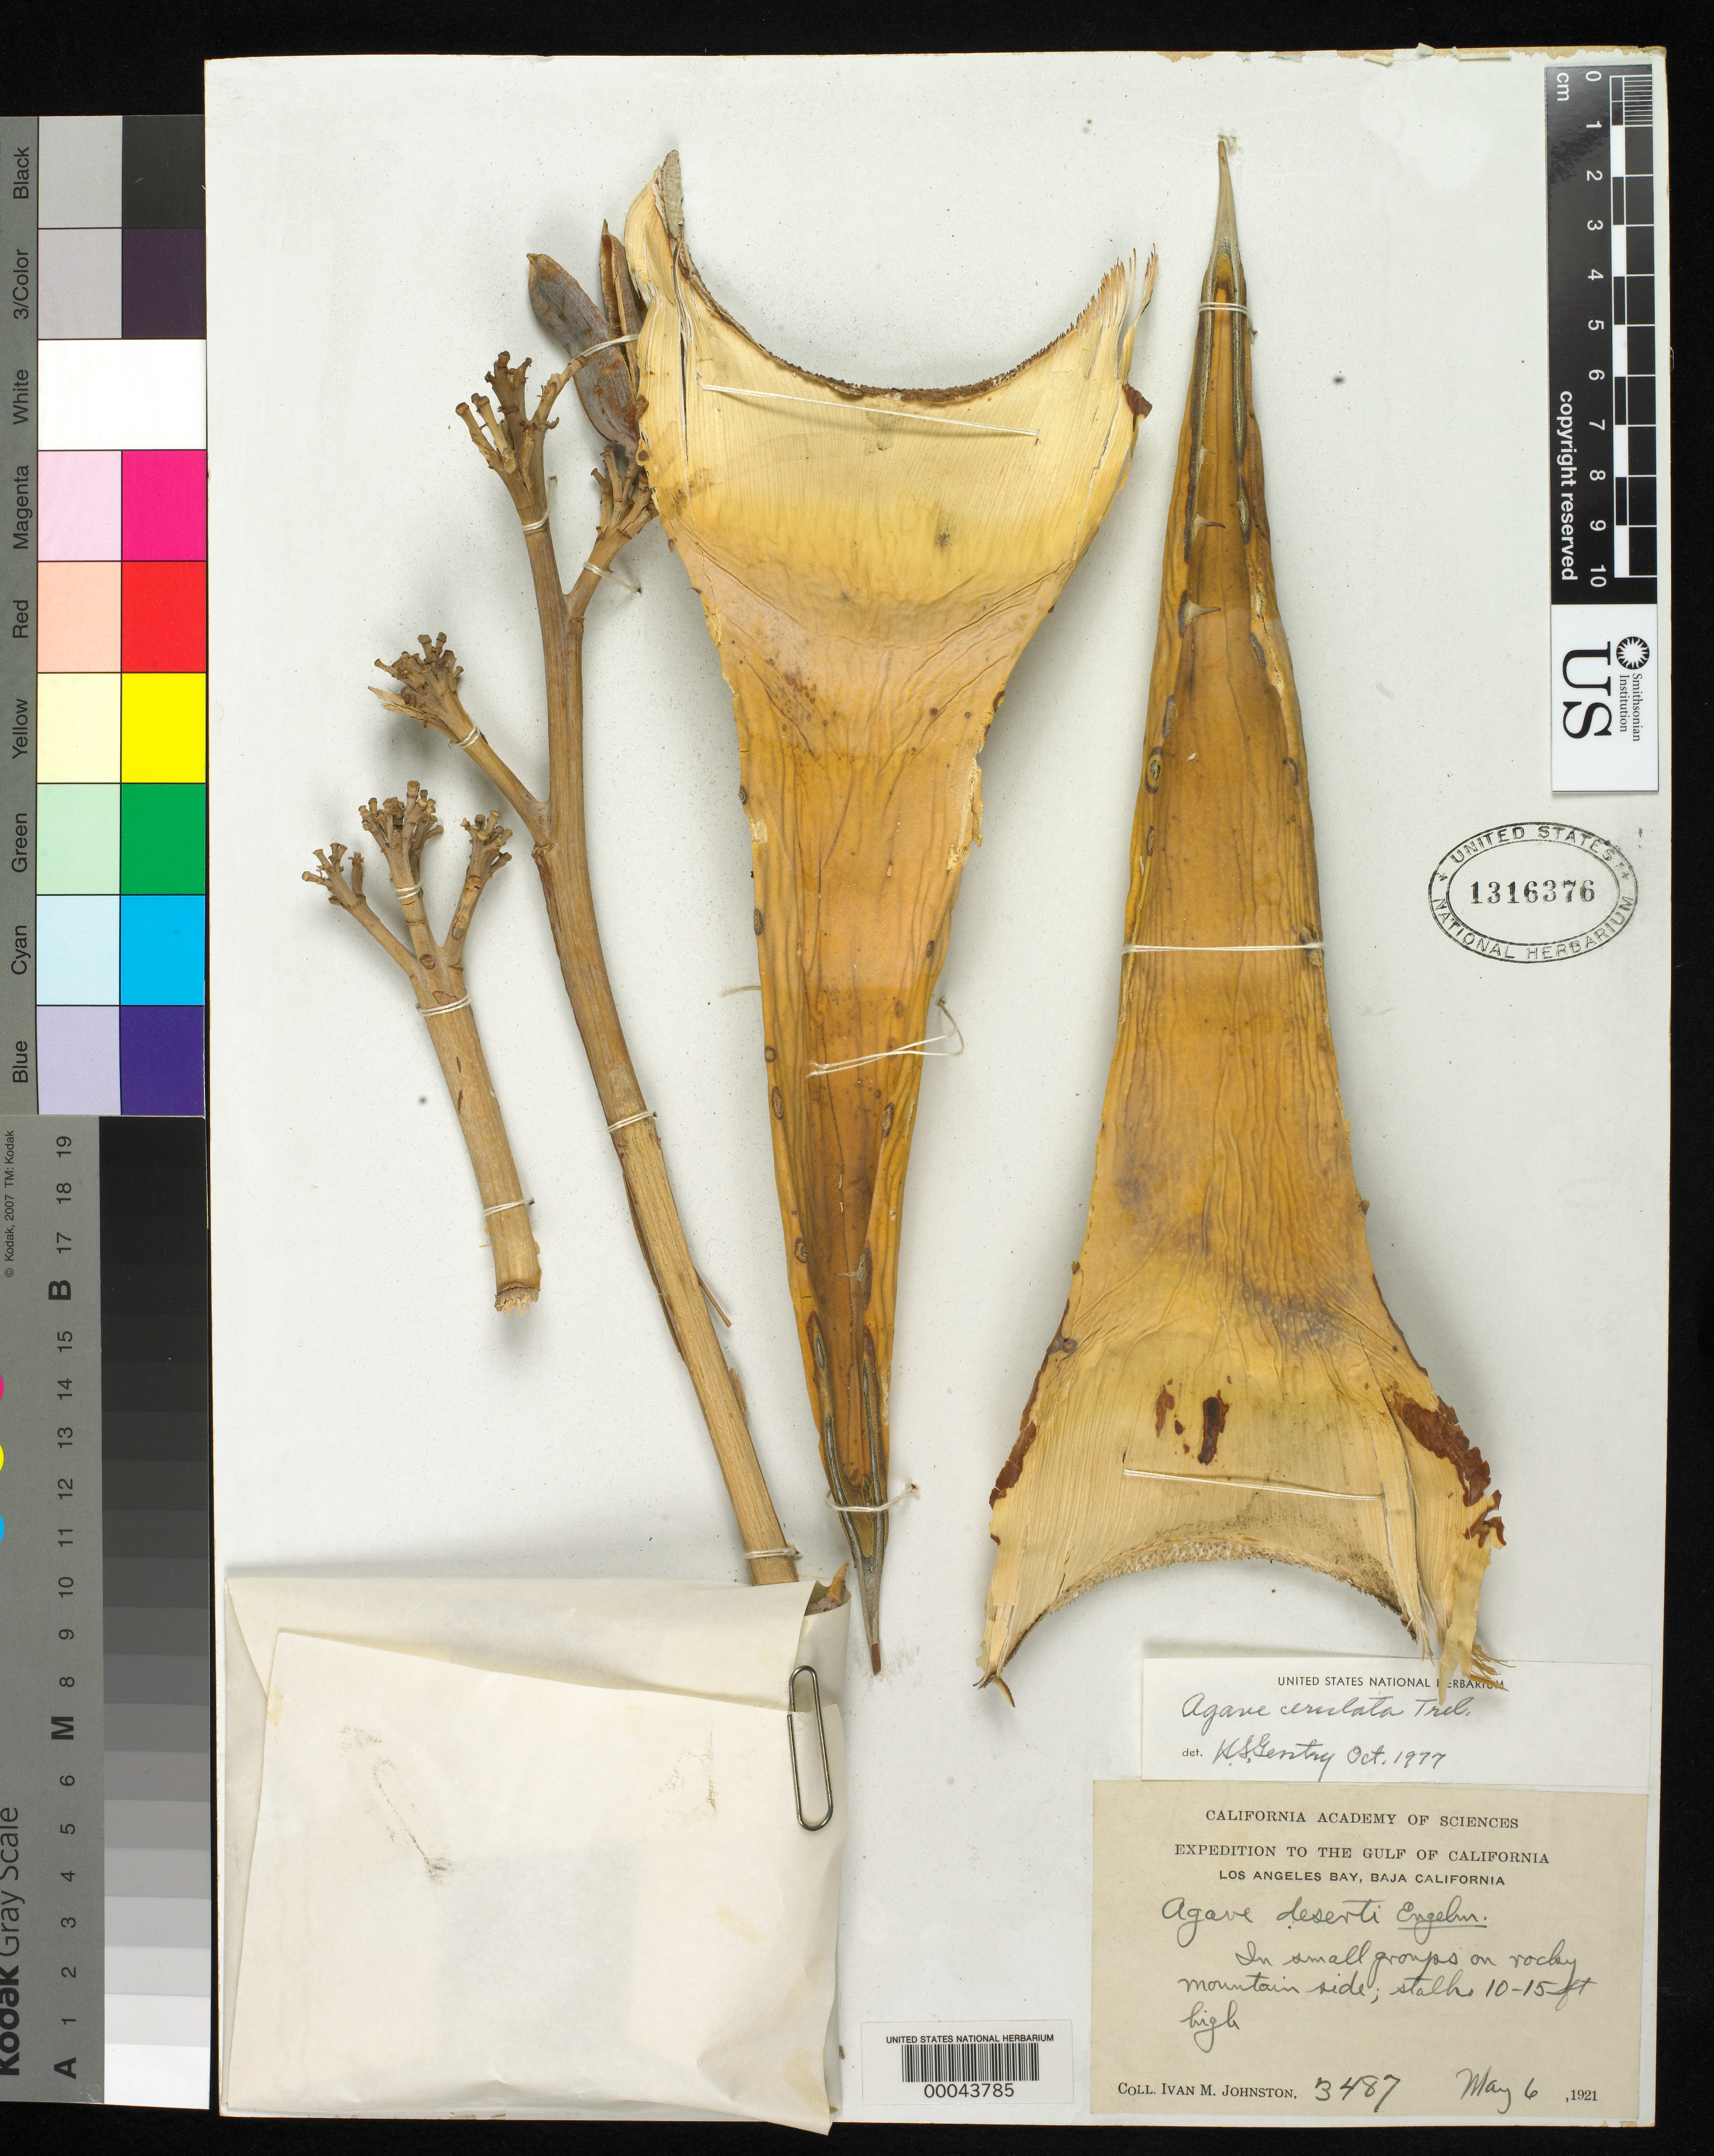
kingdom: Plantae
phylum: Tracheophyta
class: Liliopsida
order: Asparagales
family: Asparagaceae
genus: Agave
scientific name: Agave cerulata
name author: Trel.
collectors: I.M. Johnston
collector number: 3487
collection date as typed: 06 May 1921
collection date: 1921-05-06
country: Mexico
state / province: Baja California Norte / Baja California Sur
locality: Los Angles Bay; on a rocky mountain side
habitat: Rocky mountain sides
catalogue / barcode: US 1316376